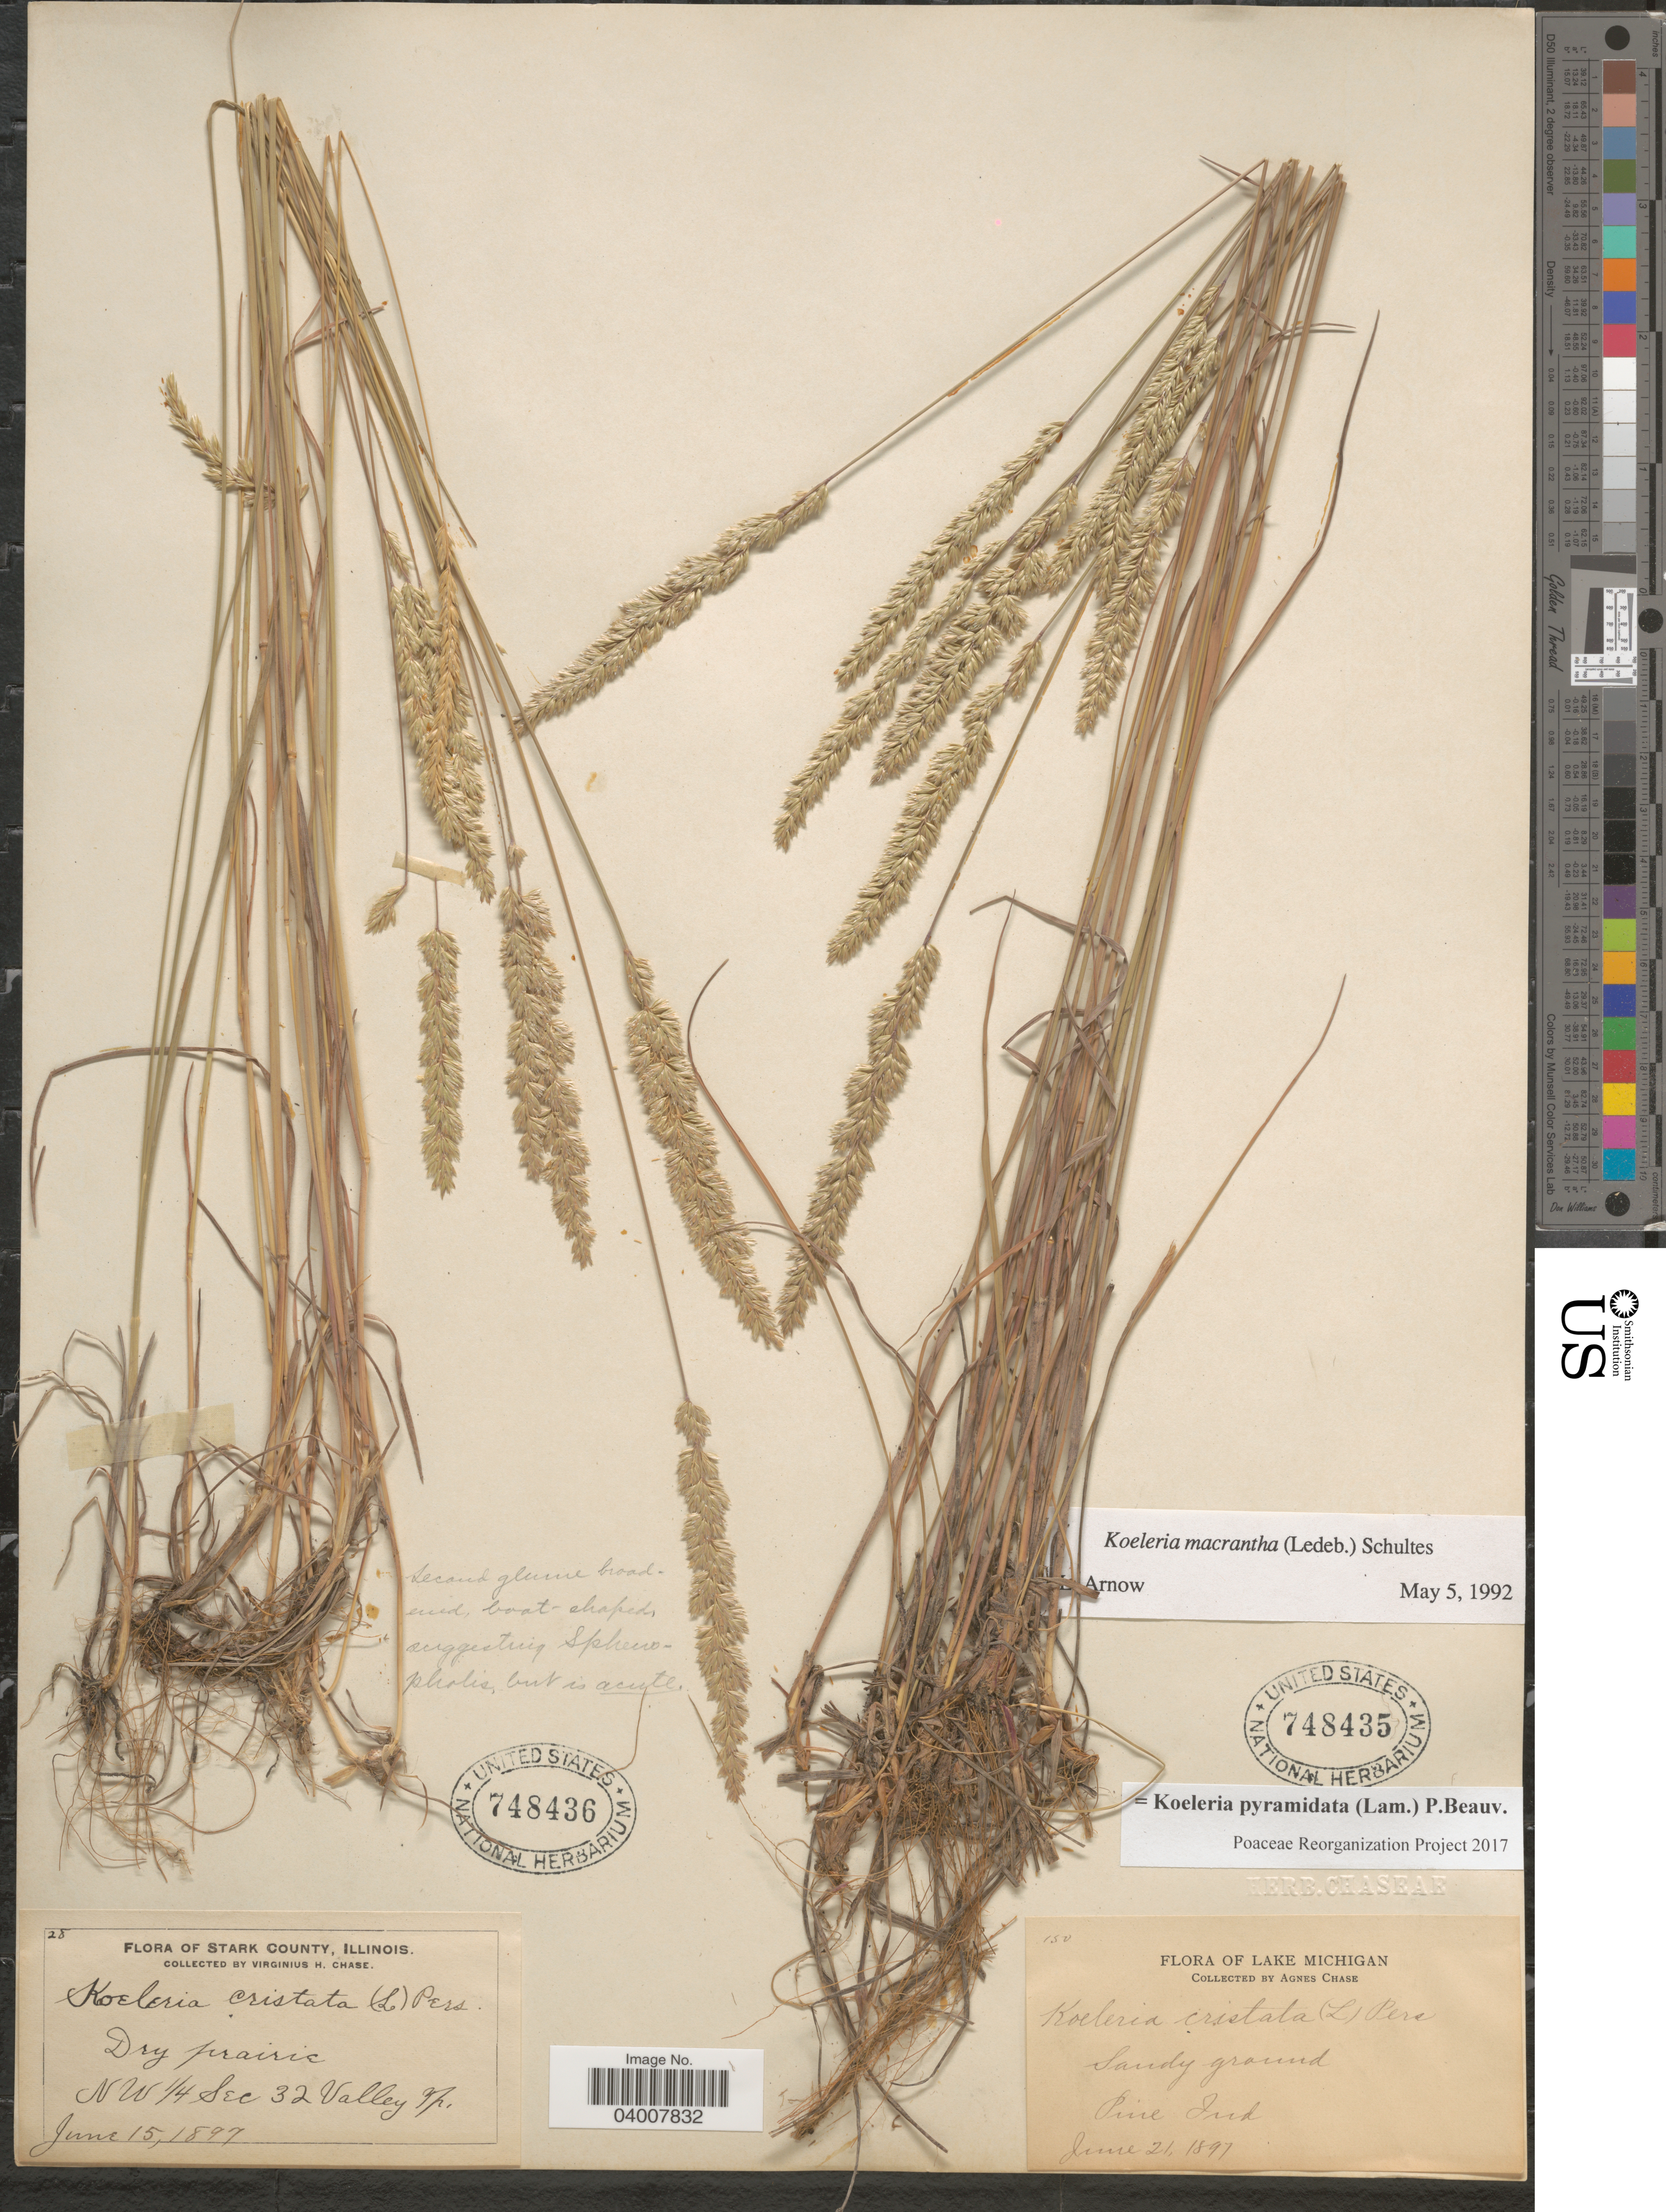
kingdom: Plantae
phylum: Tracheophyta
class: Liliopsida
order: Poales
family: Poaceae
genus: Koeleria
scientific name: Koeleria pyramidata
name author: (Lam.) P. Beauv.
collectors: V. H. Chase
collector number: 28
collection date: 1897-06-15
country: United States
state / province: Illinois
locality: Stark County. NW ¼ Sec 32 Valley Tp.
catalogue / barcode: US 748436-2